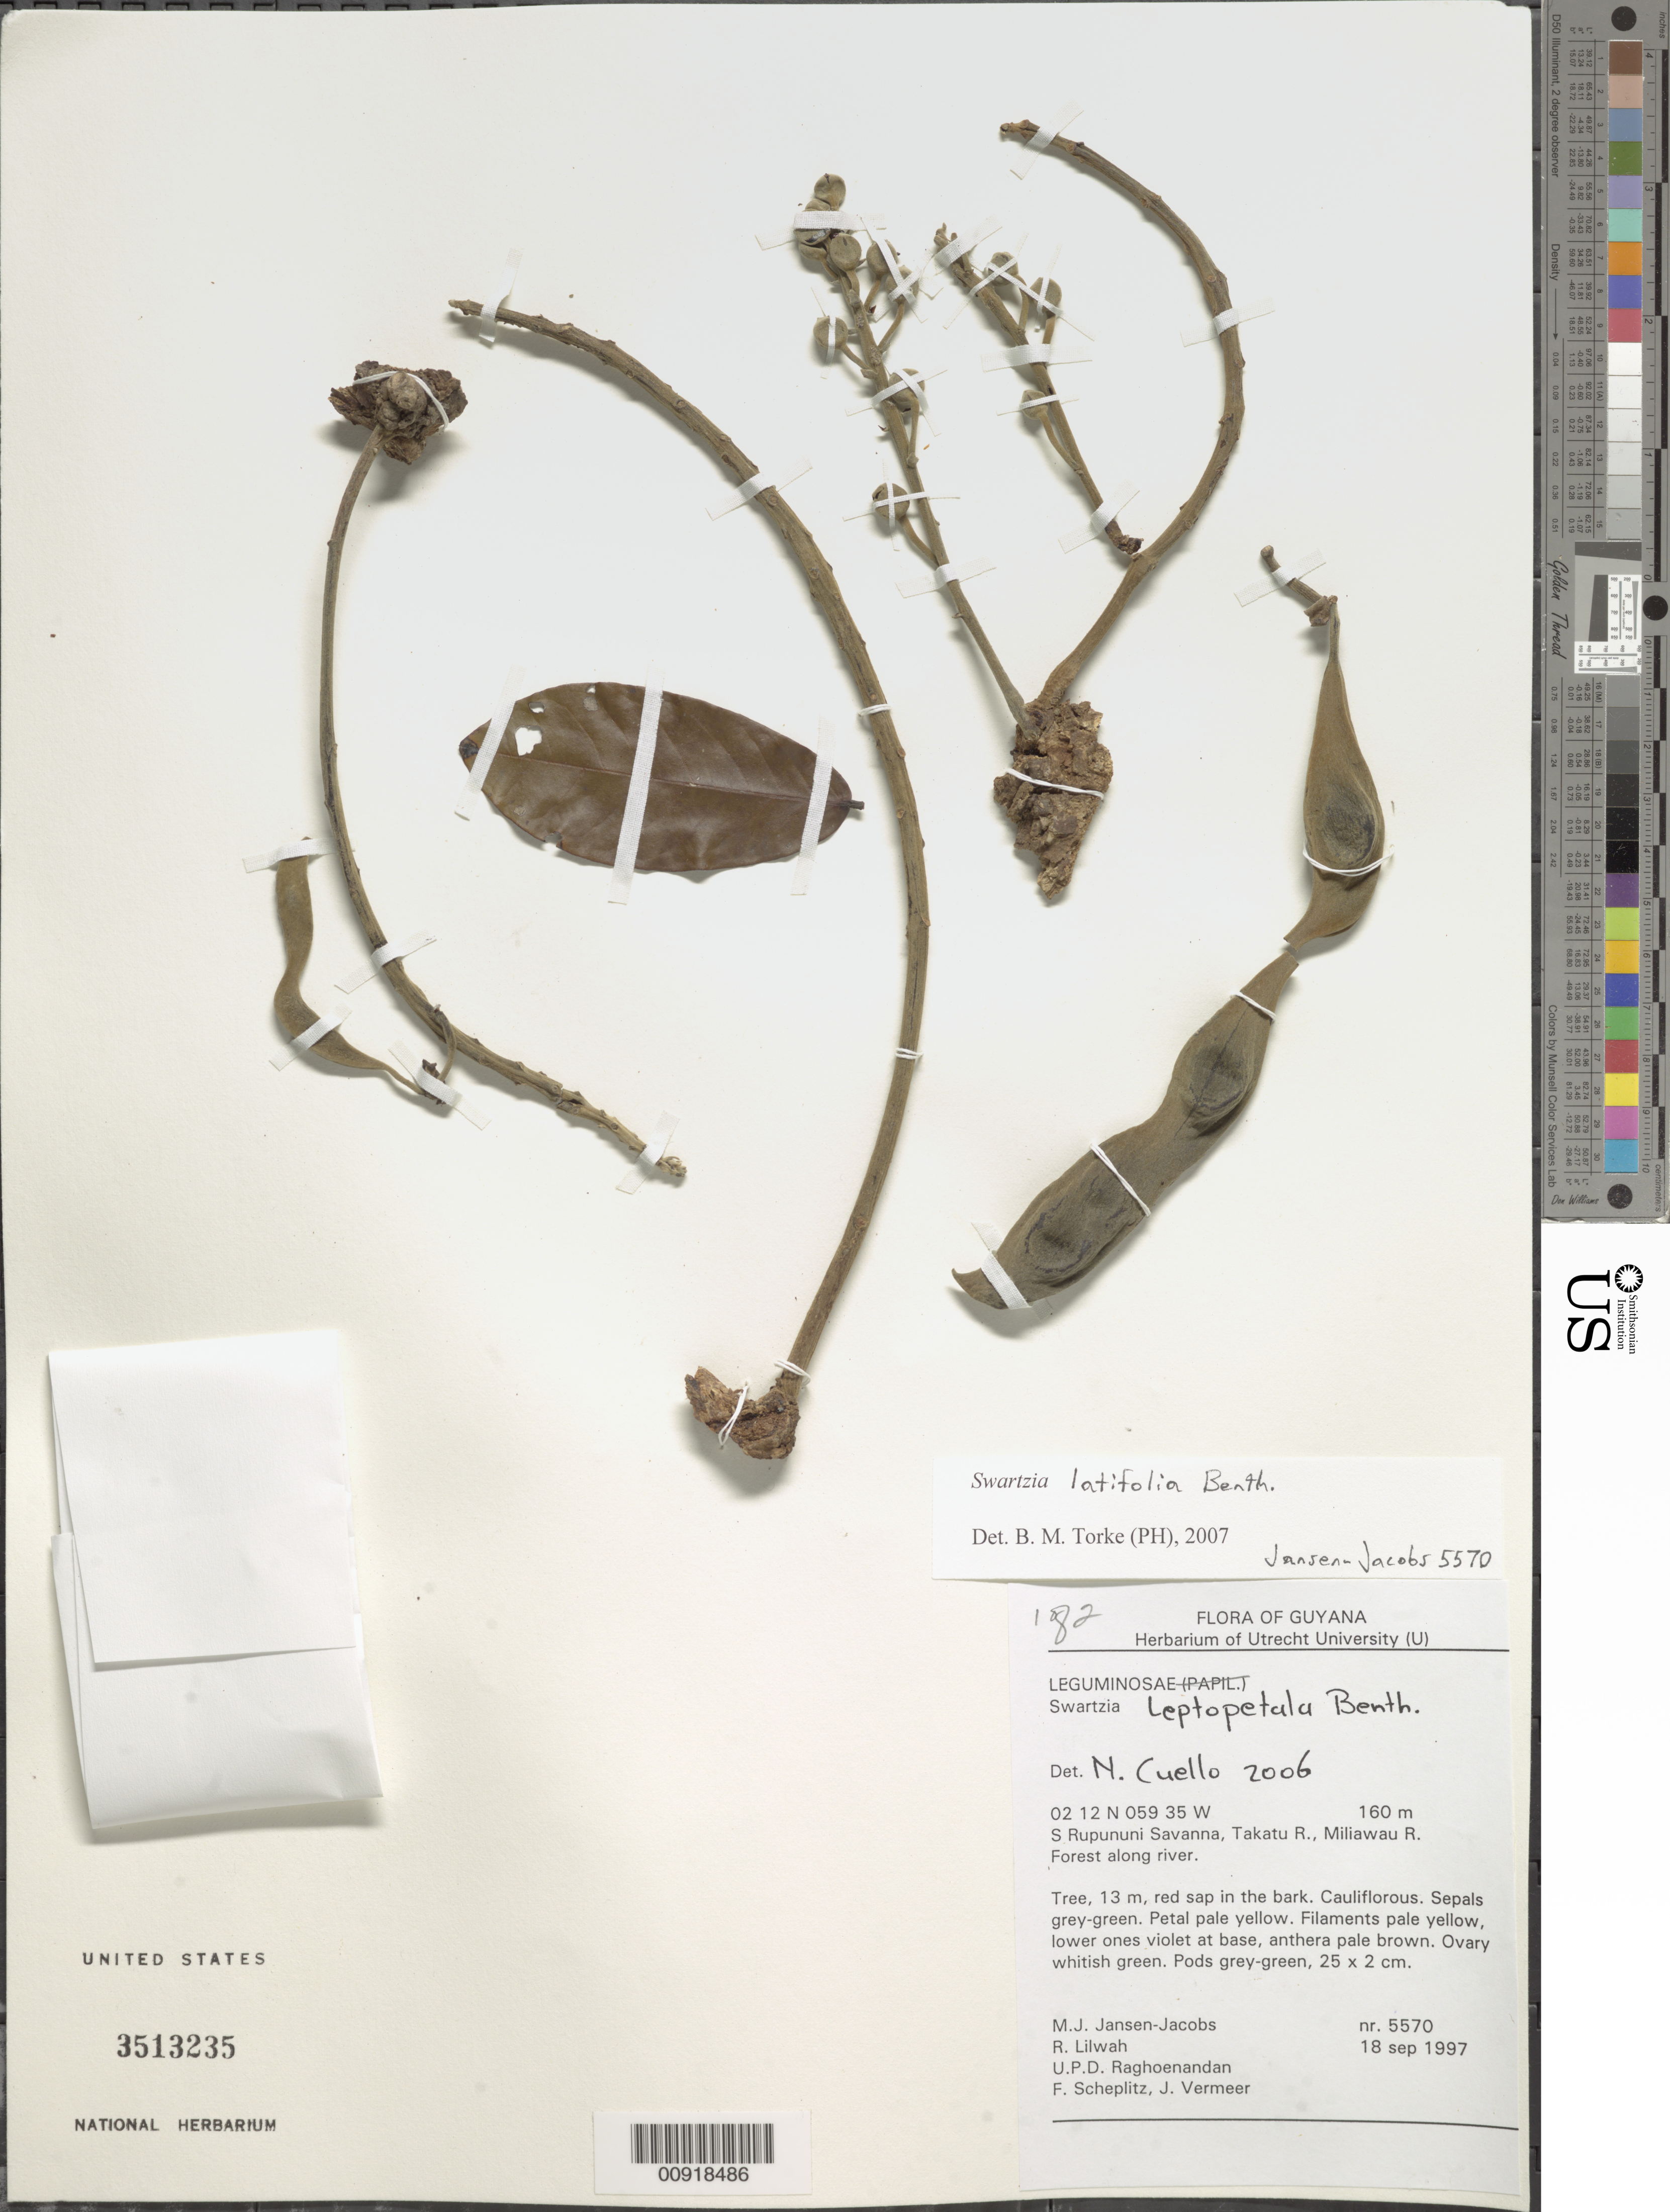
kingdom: Plantae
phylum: Tracheophyta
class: Magnoliopsida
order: Fabales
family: Fabaceae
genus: Swartzia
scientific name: Swartzia latifolia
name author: Benth.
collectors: M. J. Jansen-Jacobs, R. Lilwah, U. Raghoenandan, F. Scheplitz & J. Vermeer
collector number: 5570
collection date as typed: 18-Sep-97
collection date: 1997-09-18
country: Guyana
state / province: U. Takutu-U. Essequibo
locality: S. Rupununi savanna, Takutu and Miliawau Rivers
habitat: Forest along river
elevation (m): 160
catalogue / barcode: US 3513235